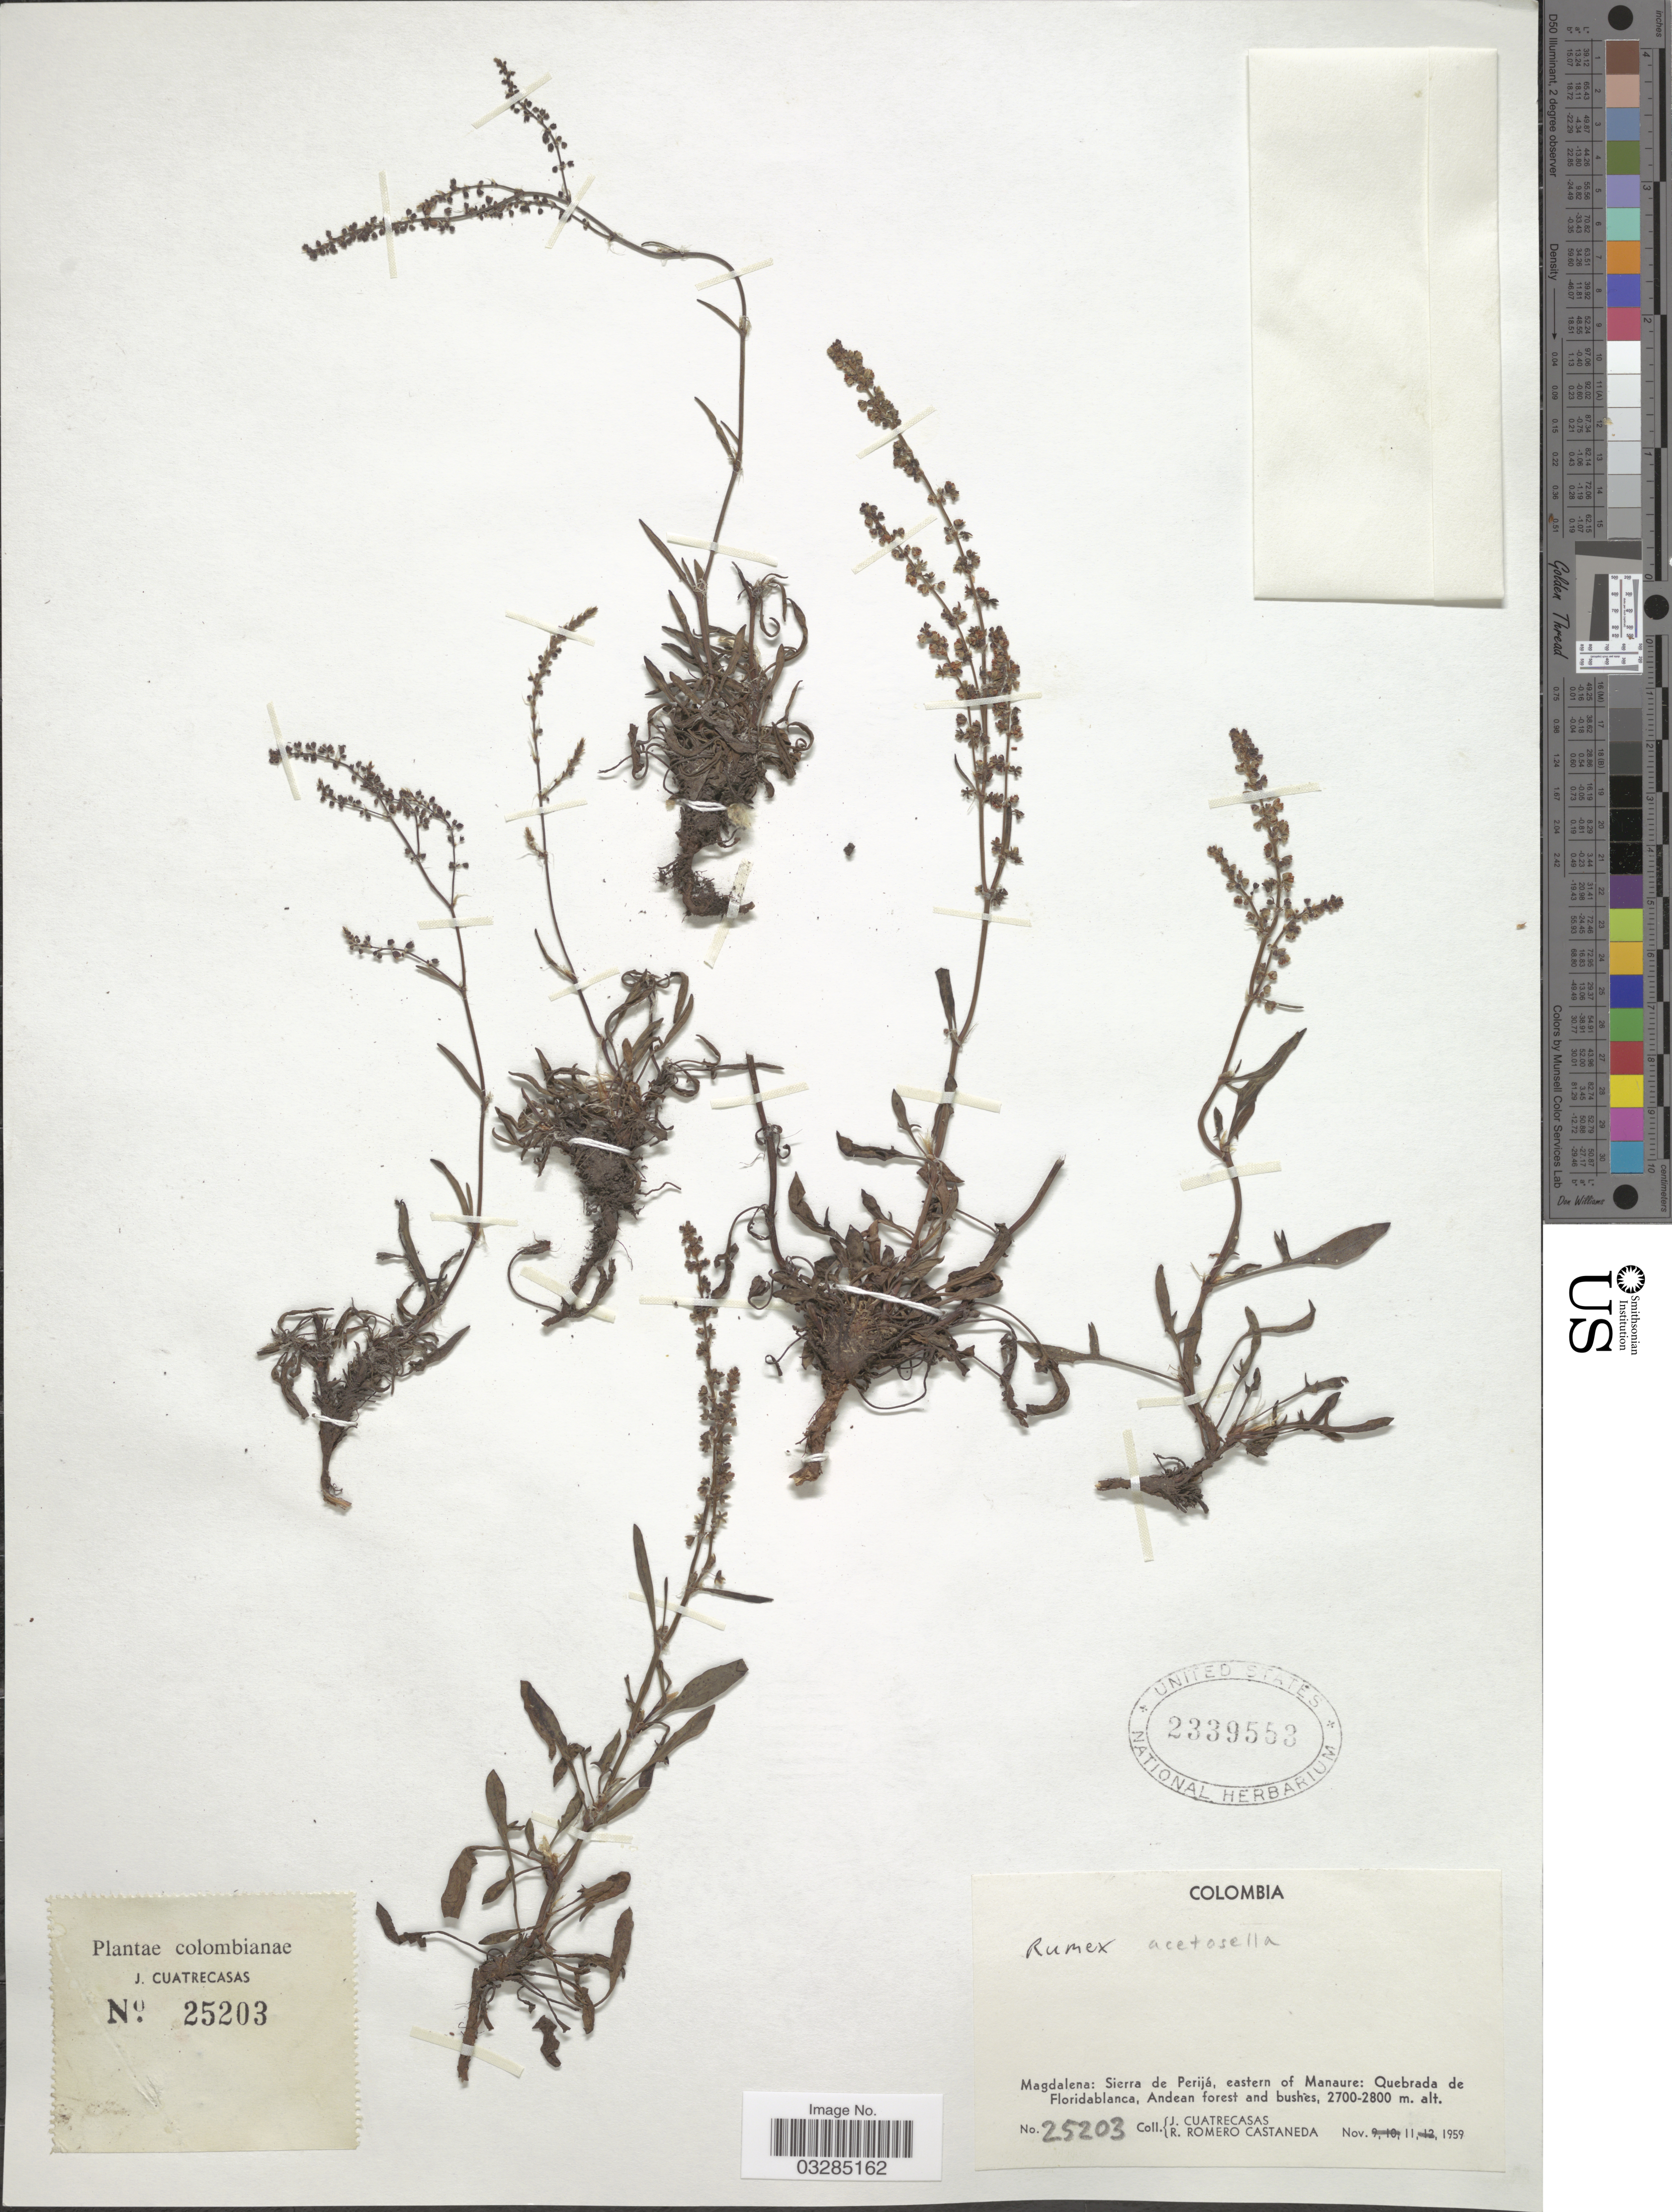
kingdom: Plantae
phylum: Tracheophyta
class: Magnoliopsida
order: Caryophyllales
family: Polygonaceae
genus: Rumex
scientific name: Rumex acetosella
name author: L.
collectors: J. Cuatrecasas & R. Romero Castañeda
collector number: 25203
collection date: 1959-11-11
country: Colombia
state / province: Magdalena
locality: Sierra de Perijá, eastern of Manaure: Quebrada de Floridablanca, Andean forest and bushes.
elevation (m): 2700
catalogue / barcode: US 2339553